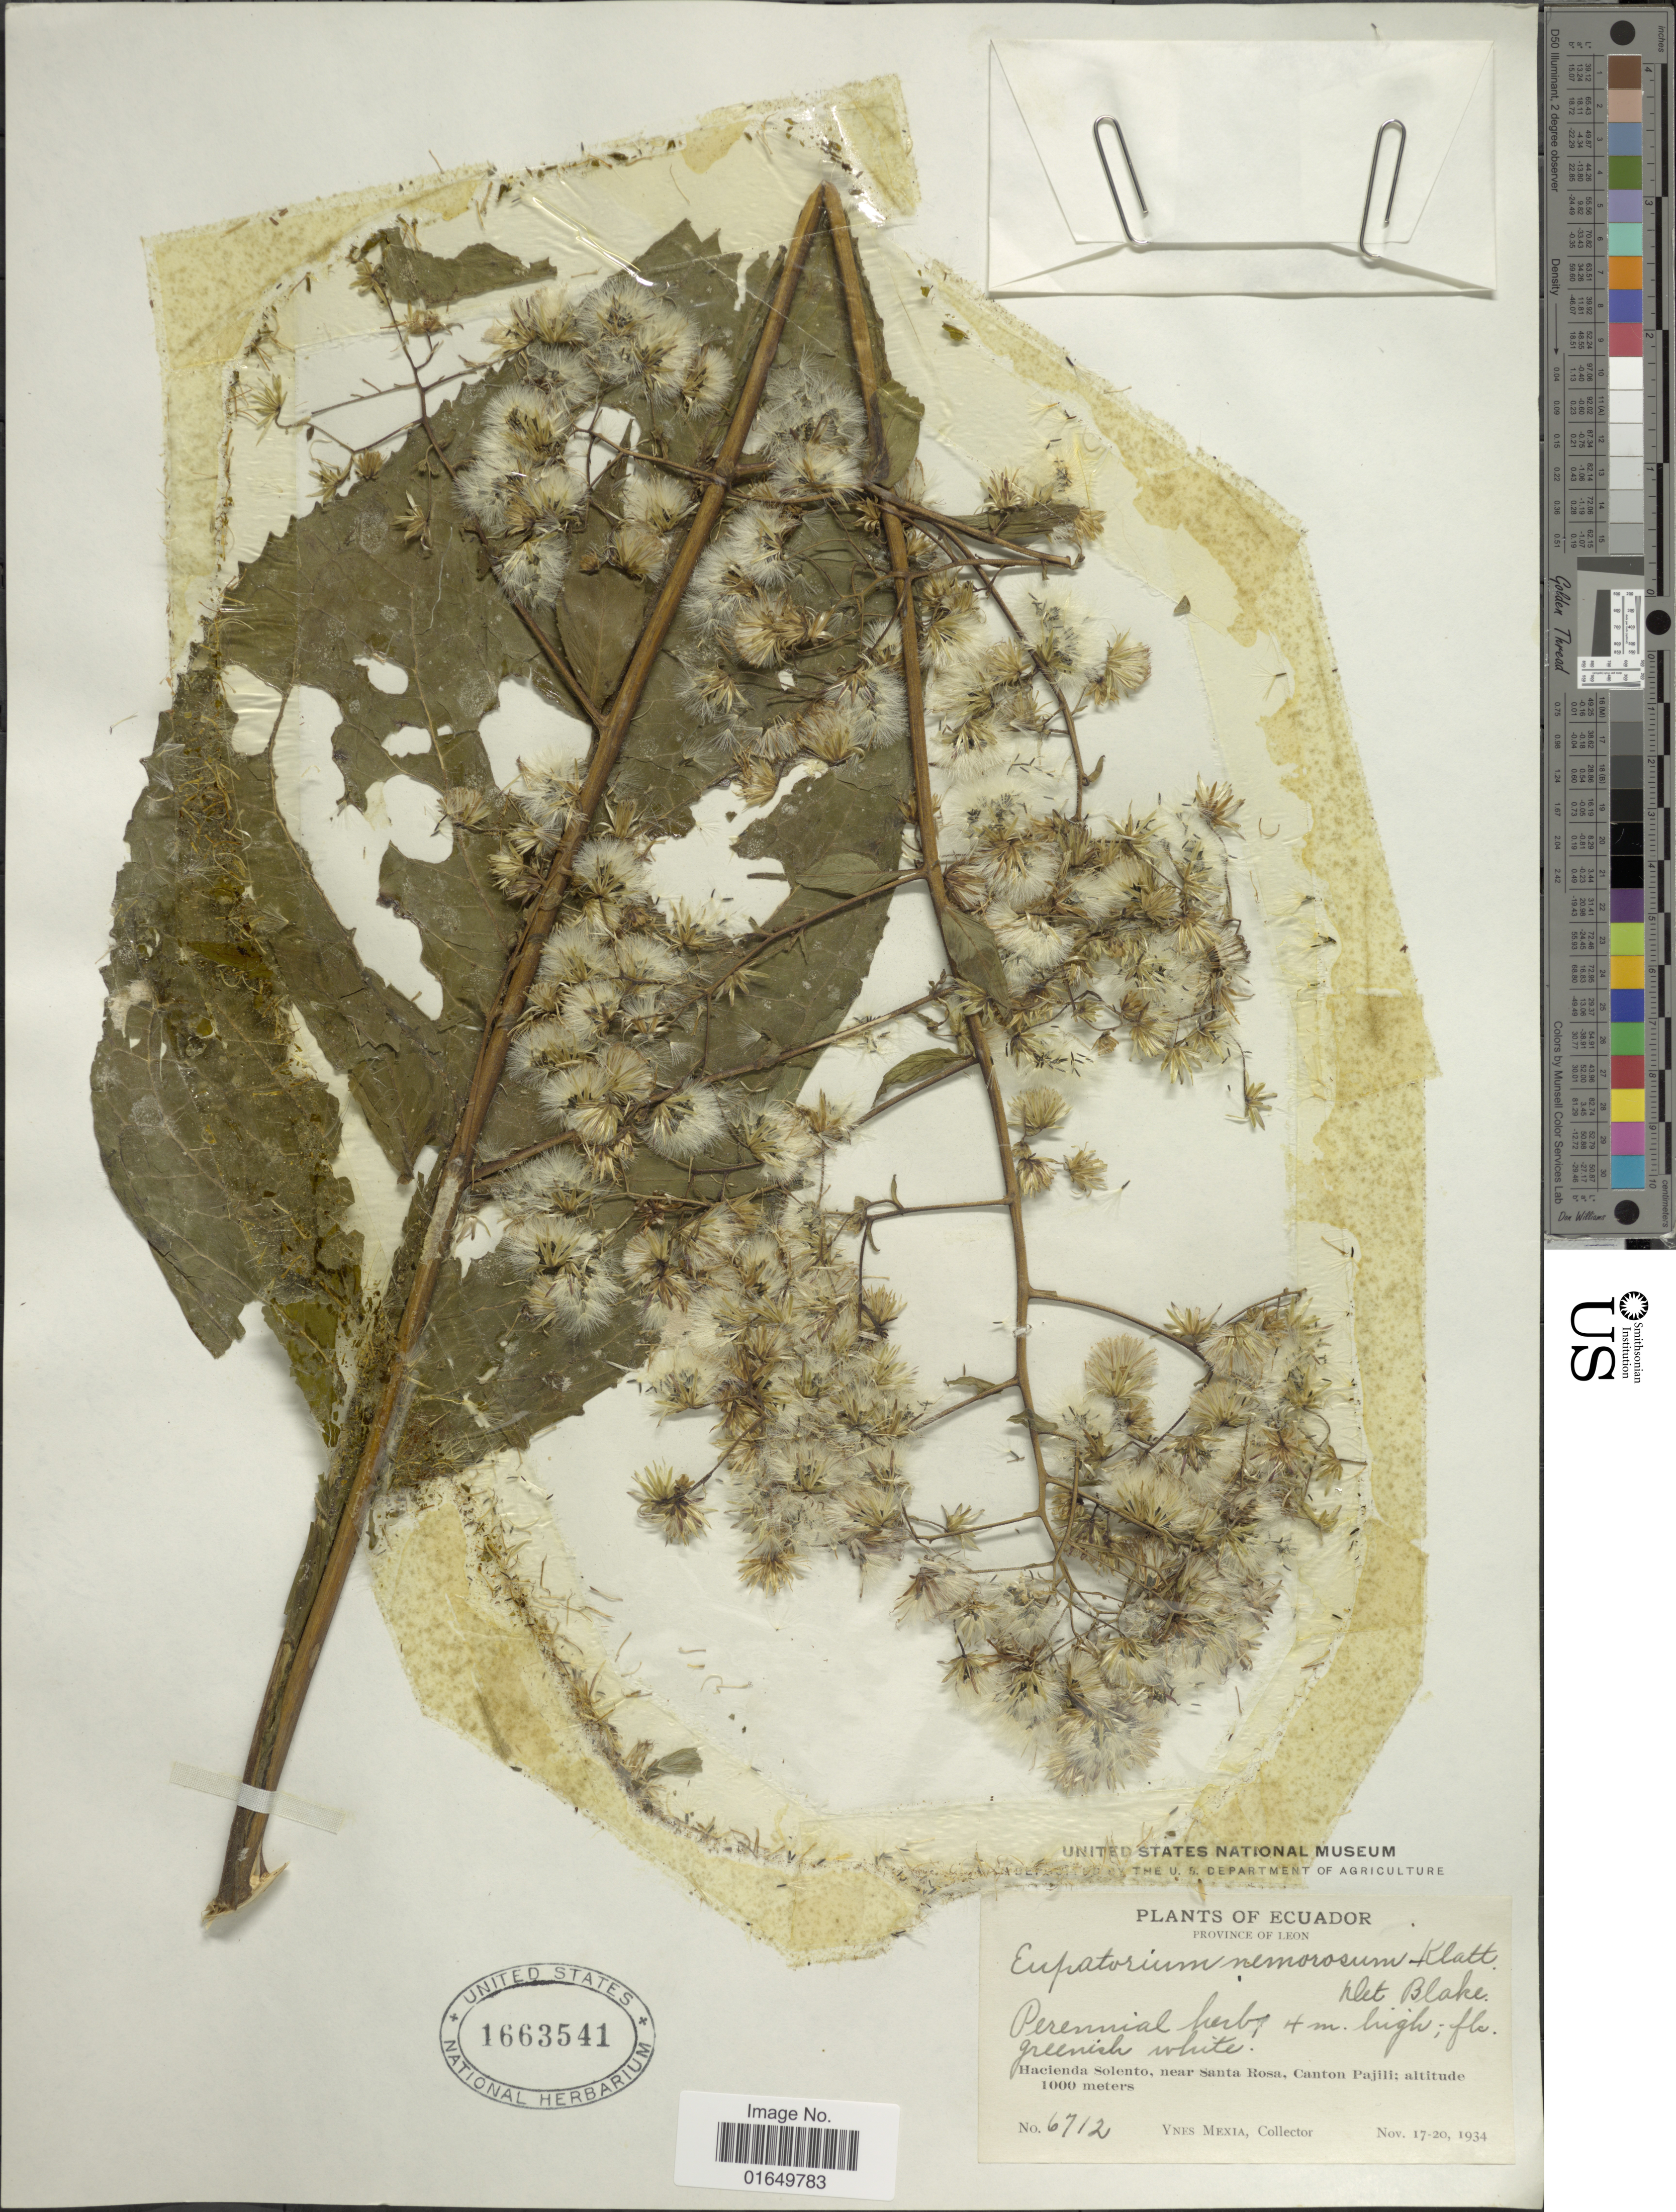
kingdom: Plantae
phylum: Tracheophyta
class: Magnoliopsida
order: Asterales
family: Asteraceae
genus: Polyanthina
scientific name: Polyanthina nemorosa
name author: (Klatt) R.M. King & H. Rob.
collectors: Y. Mexia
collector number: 6712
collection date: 1934-11-17/1934-11-20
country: Ecuador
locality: Province of Leon. Hacienda Solento, near Santa Rosa, Canton Pajili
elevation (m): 1000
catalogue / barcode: US 1663541